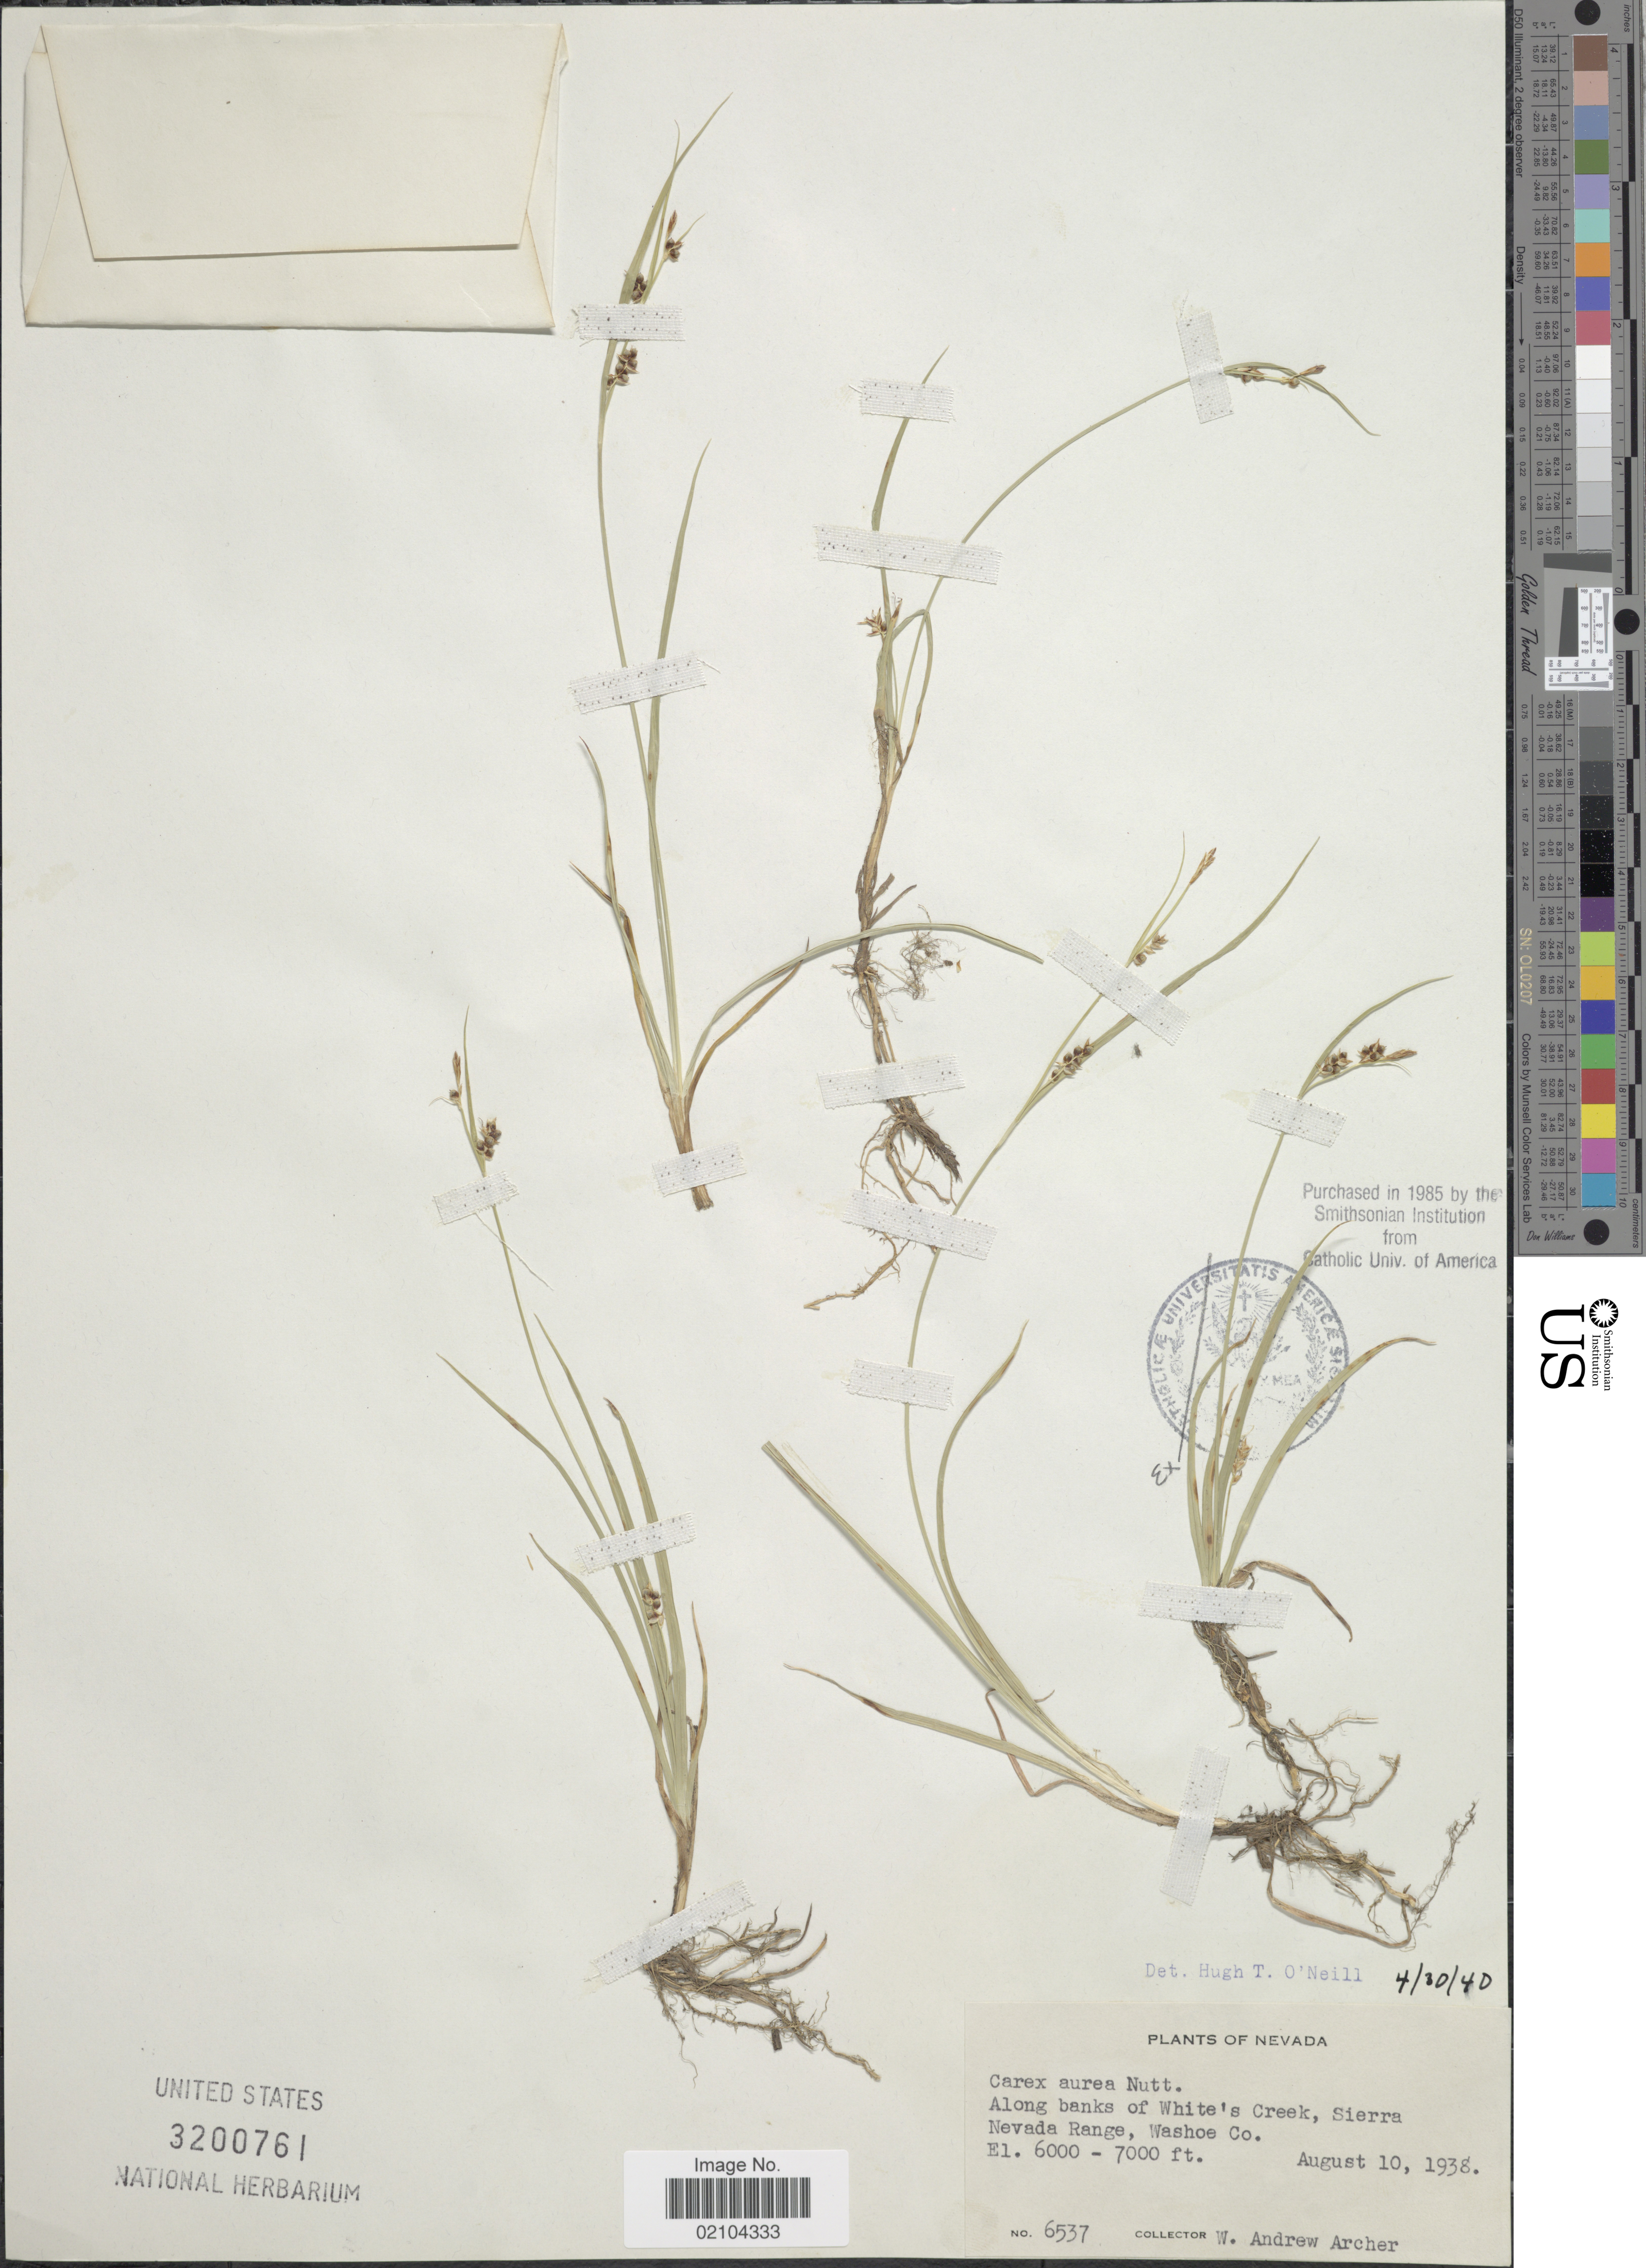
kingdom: Plantae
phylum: Tracheophyta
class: Liliopsida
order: Poales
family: Cyperaceae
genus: Carex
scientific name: Carex aurea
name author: Nutt.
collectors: W. A. Archer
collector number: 6357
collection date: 1938-08-10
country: United States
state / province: Nevada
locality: Nevada, Along banks of White's Creek, Sierra Nevada Range, Washoe Co.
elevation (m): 1829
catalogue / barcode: US 3200761